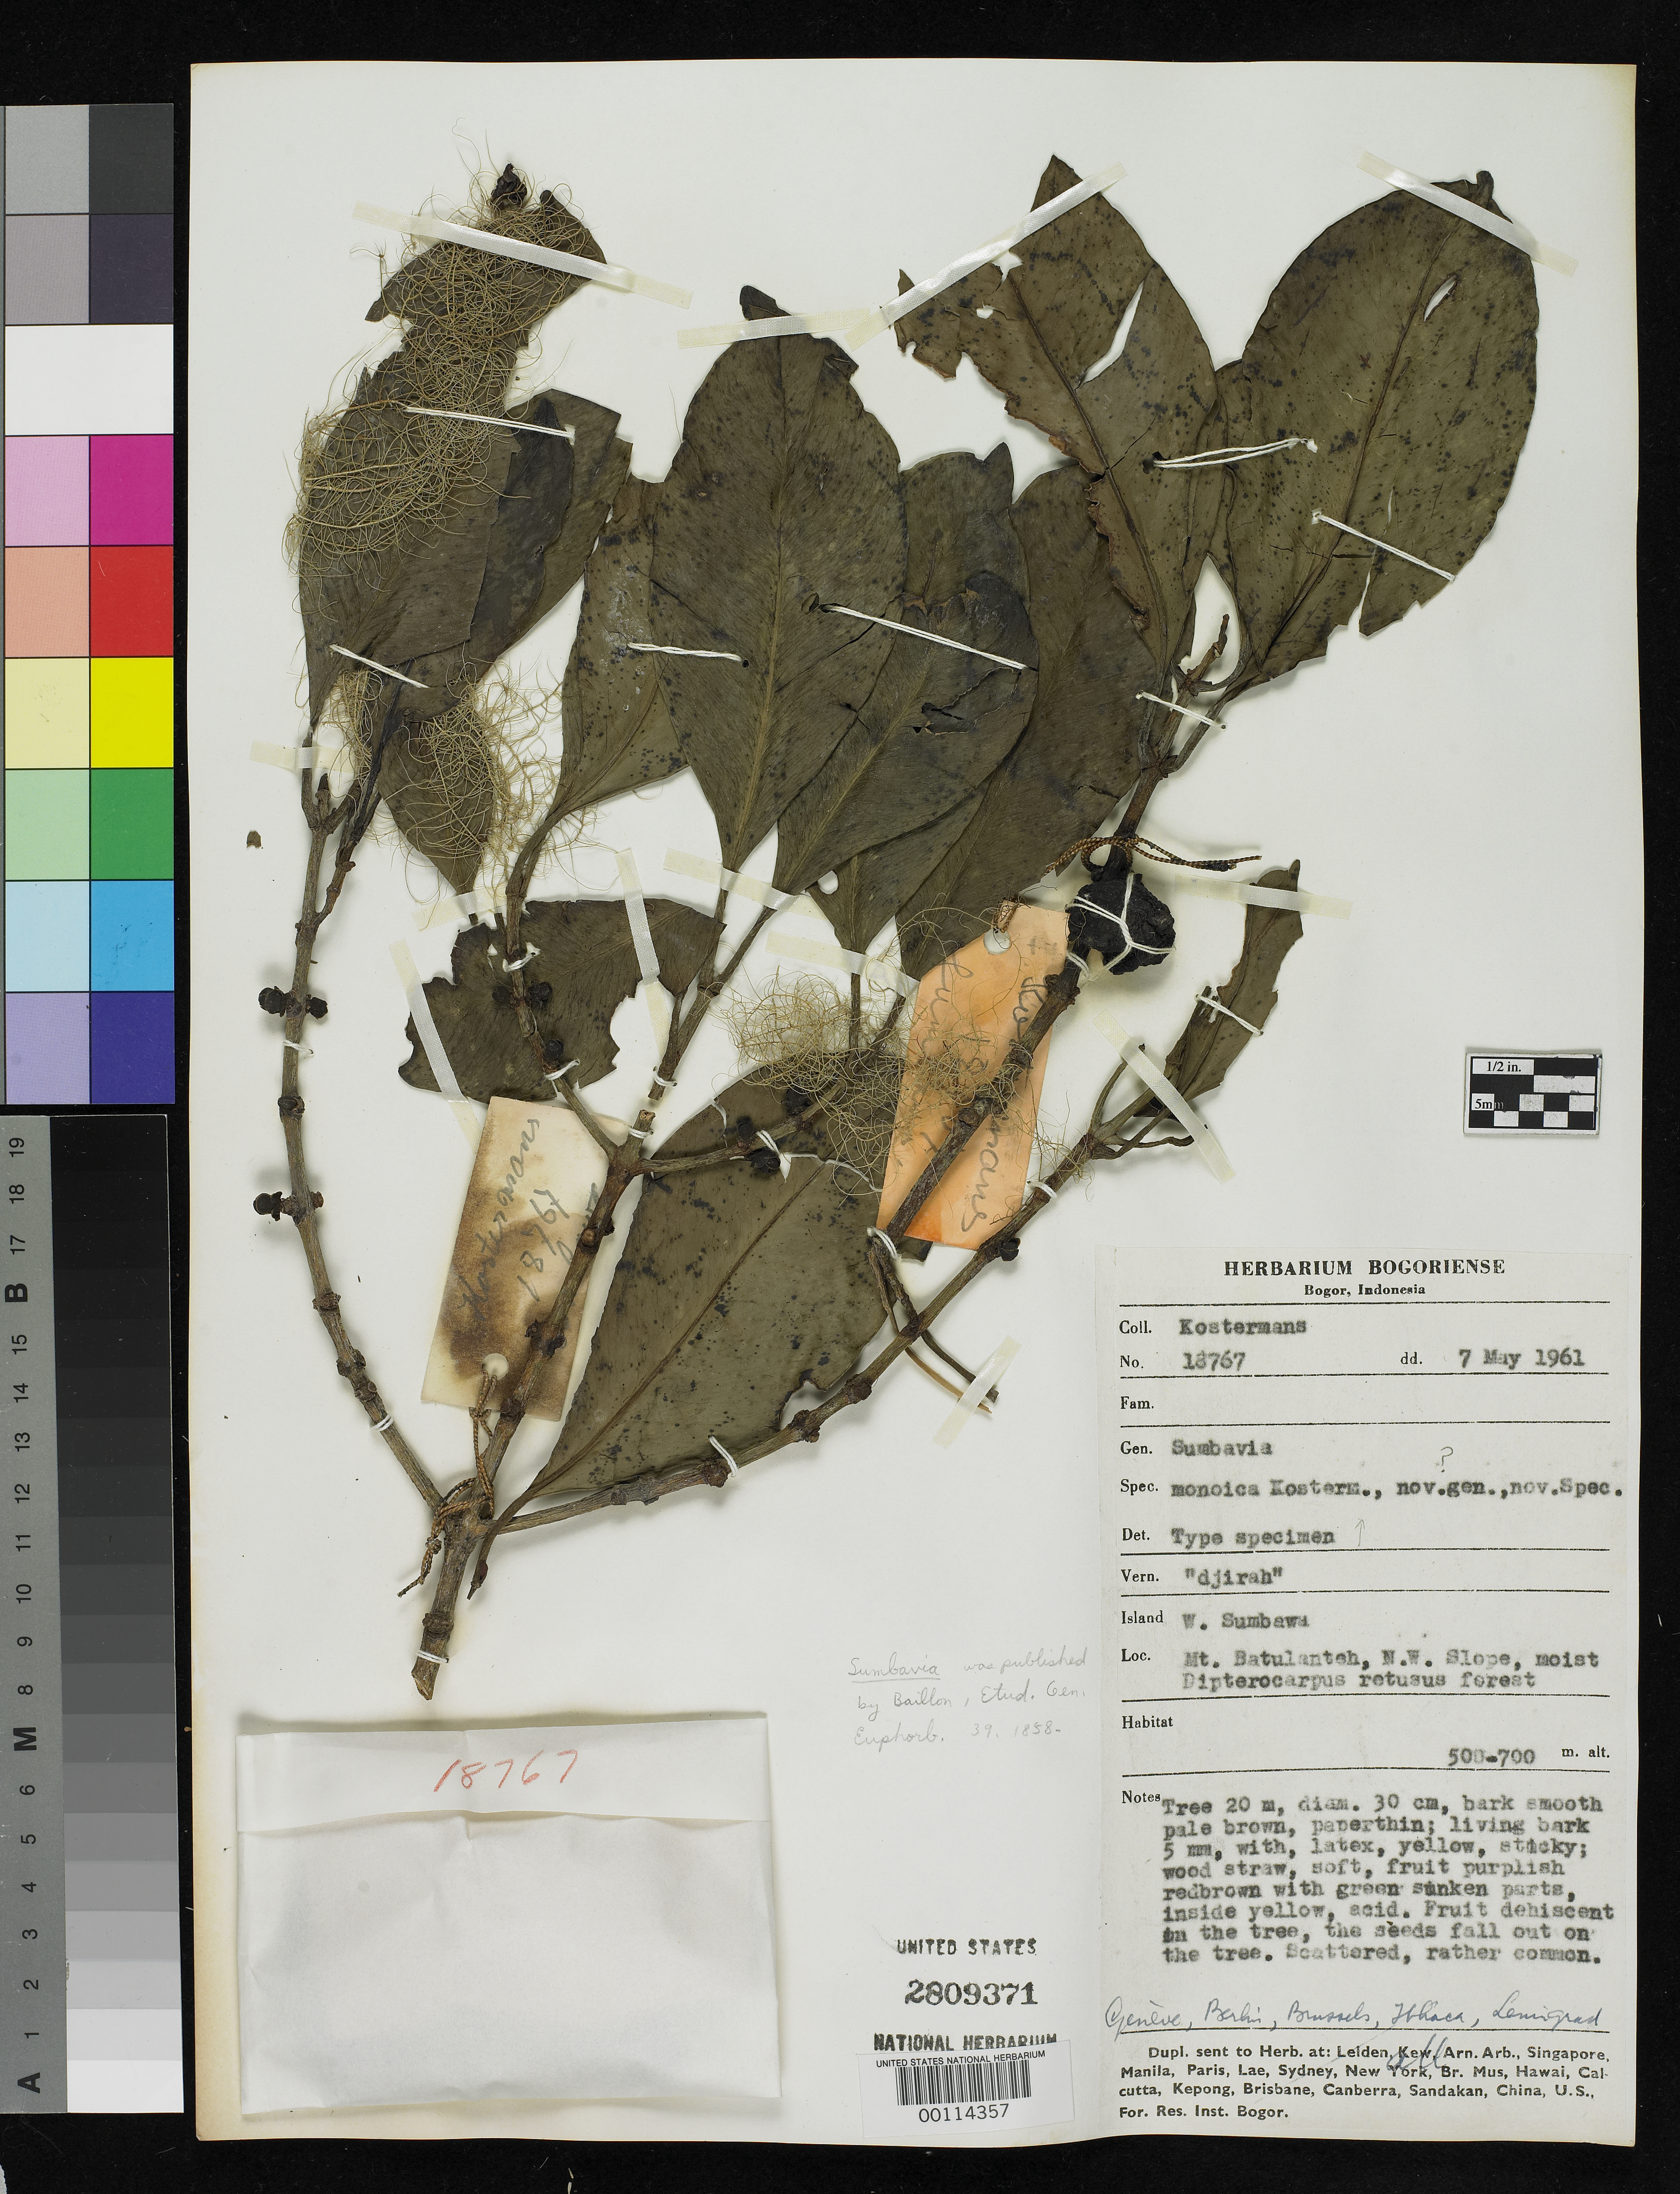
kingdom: Plantae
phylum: Tracheophyta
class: Magnoliopsida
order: Malpighiales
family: Clusiaceae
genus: Septogarcinia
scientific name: Septogarcinia sumbawaensis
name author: Kosterm.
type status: Isotype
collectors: A. J. G. Kostermans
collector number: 18767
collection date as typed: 07 May 1961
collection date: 1961-05-07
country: Indonesia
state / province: Nusa Tenggara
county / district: Nusa Tenggara Barat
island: Sumbawa Island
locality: Mt. Batulanteh.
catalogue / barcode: US 2809371